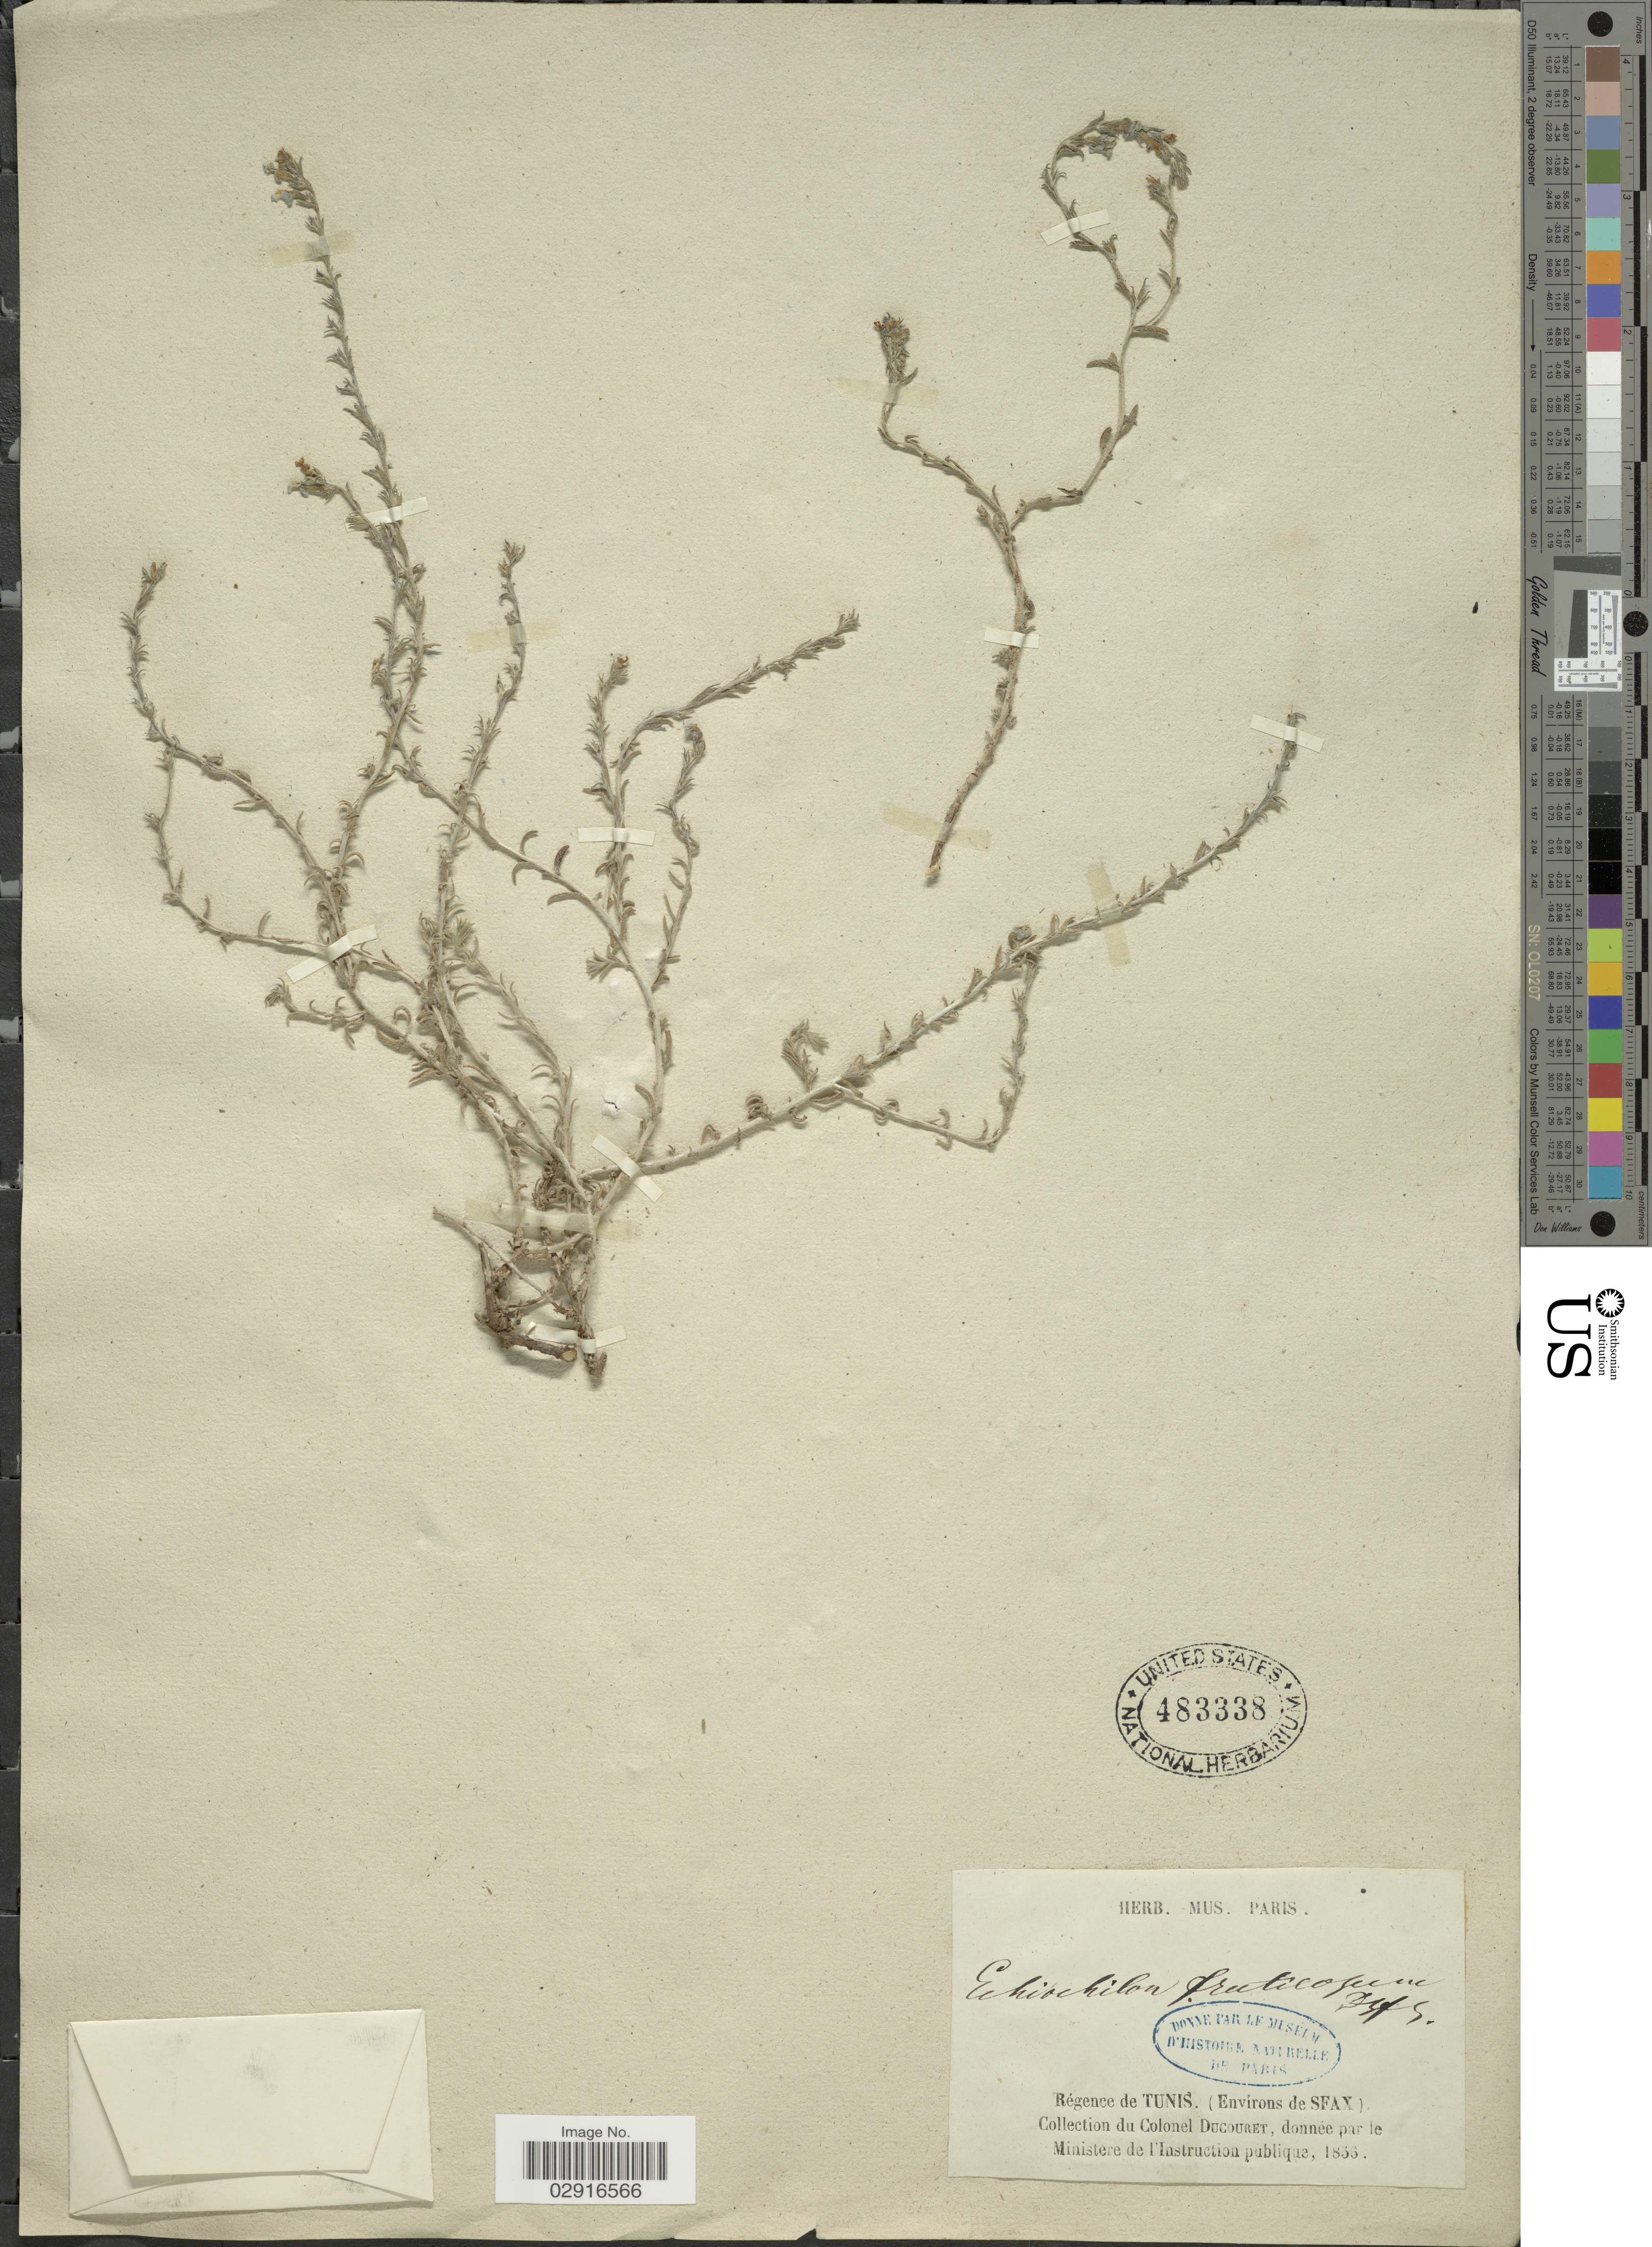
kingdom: Plantae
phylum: Tracheophyta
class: Magnoliopsida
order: Boraginales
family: Boraginaceae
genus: Echiochilon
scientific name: Echiochilon fruticosum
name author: Desf.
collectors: M. Ducouret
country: Tunisia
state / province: Sfax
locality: Environs de Sfax.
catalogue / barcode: US 483338